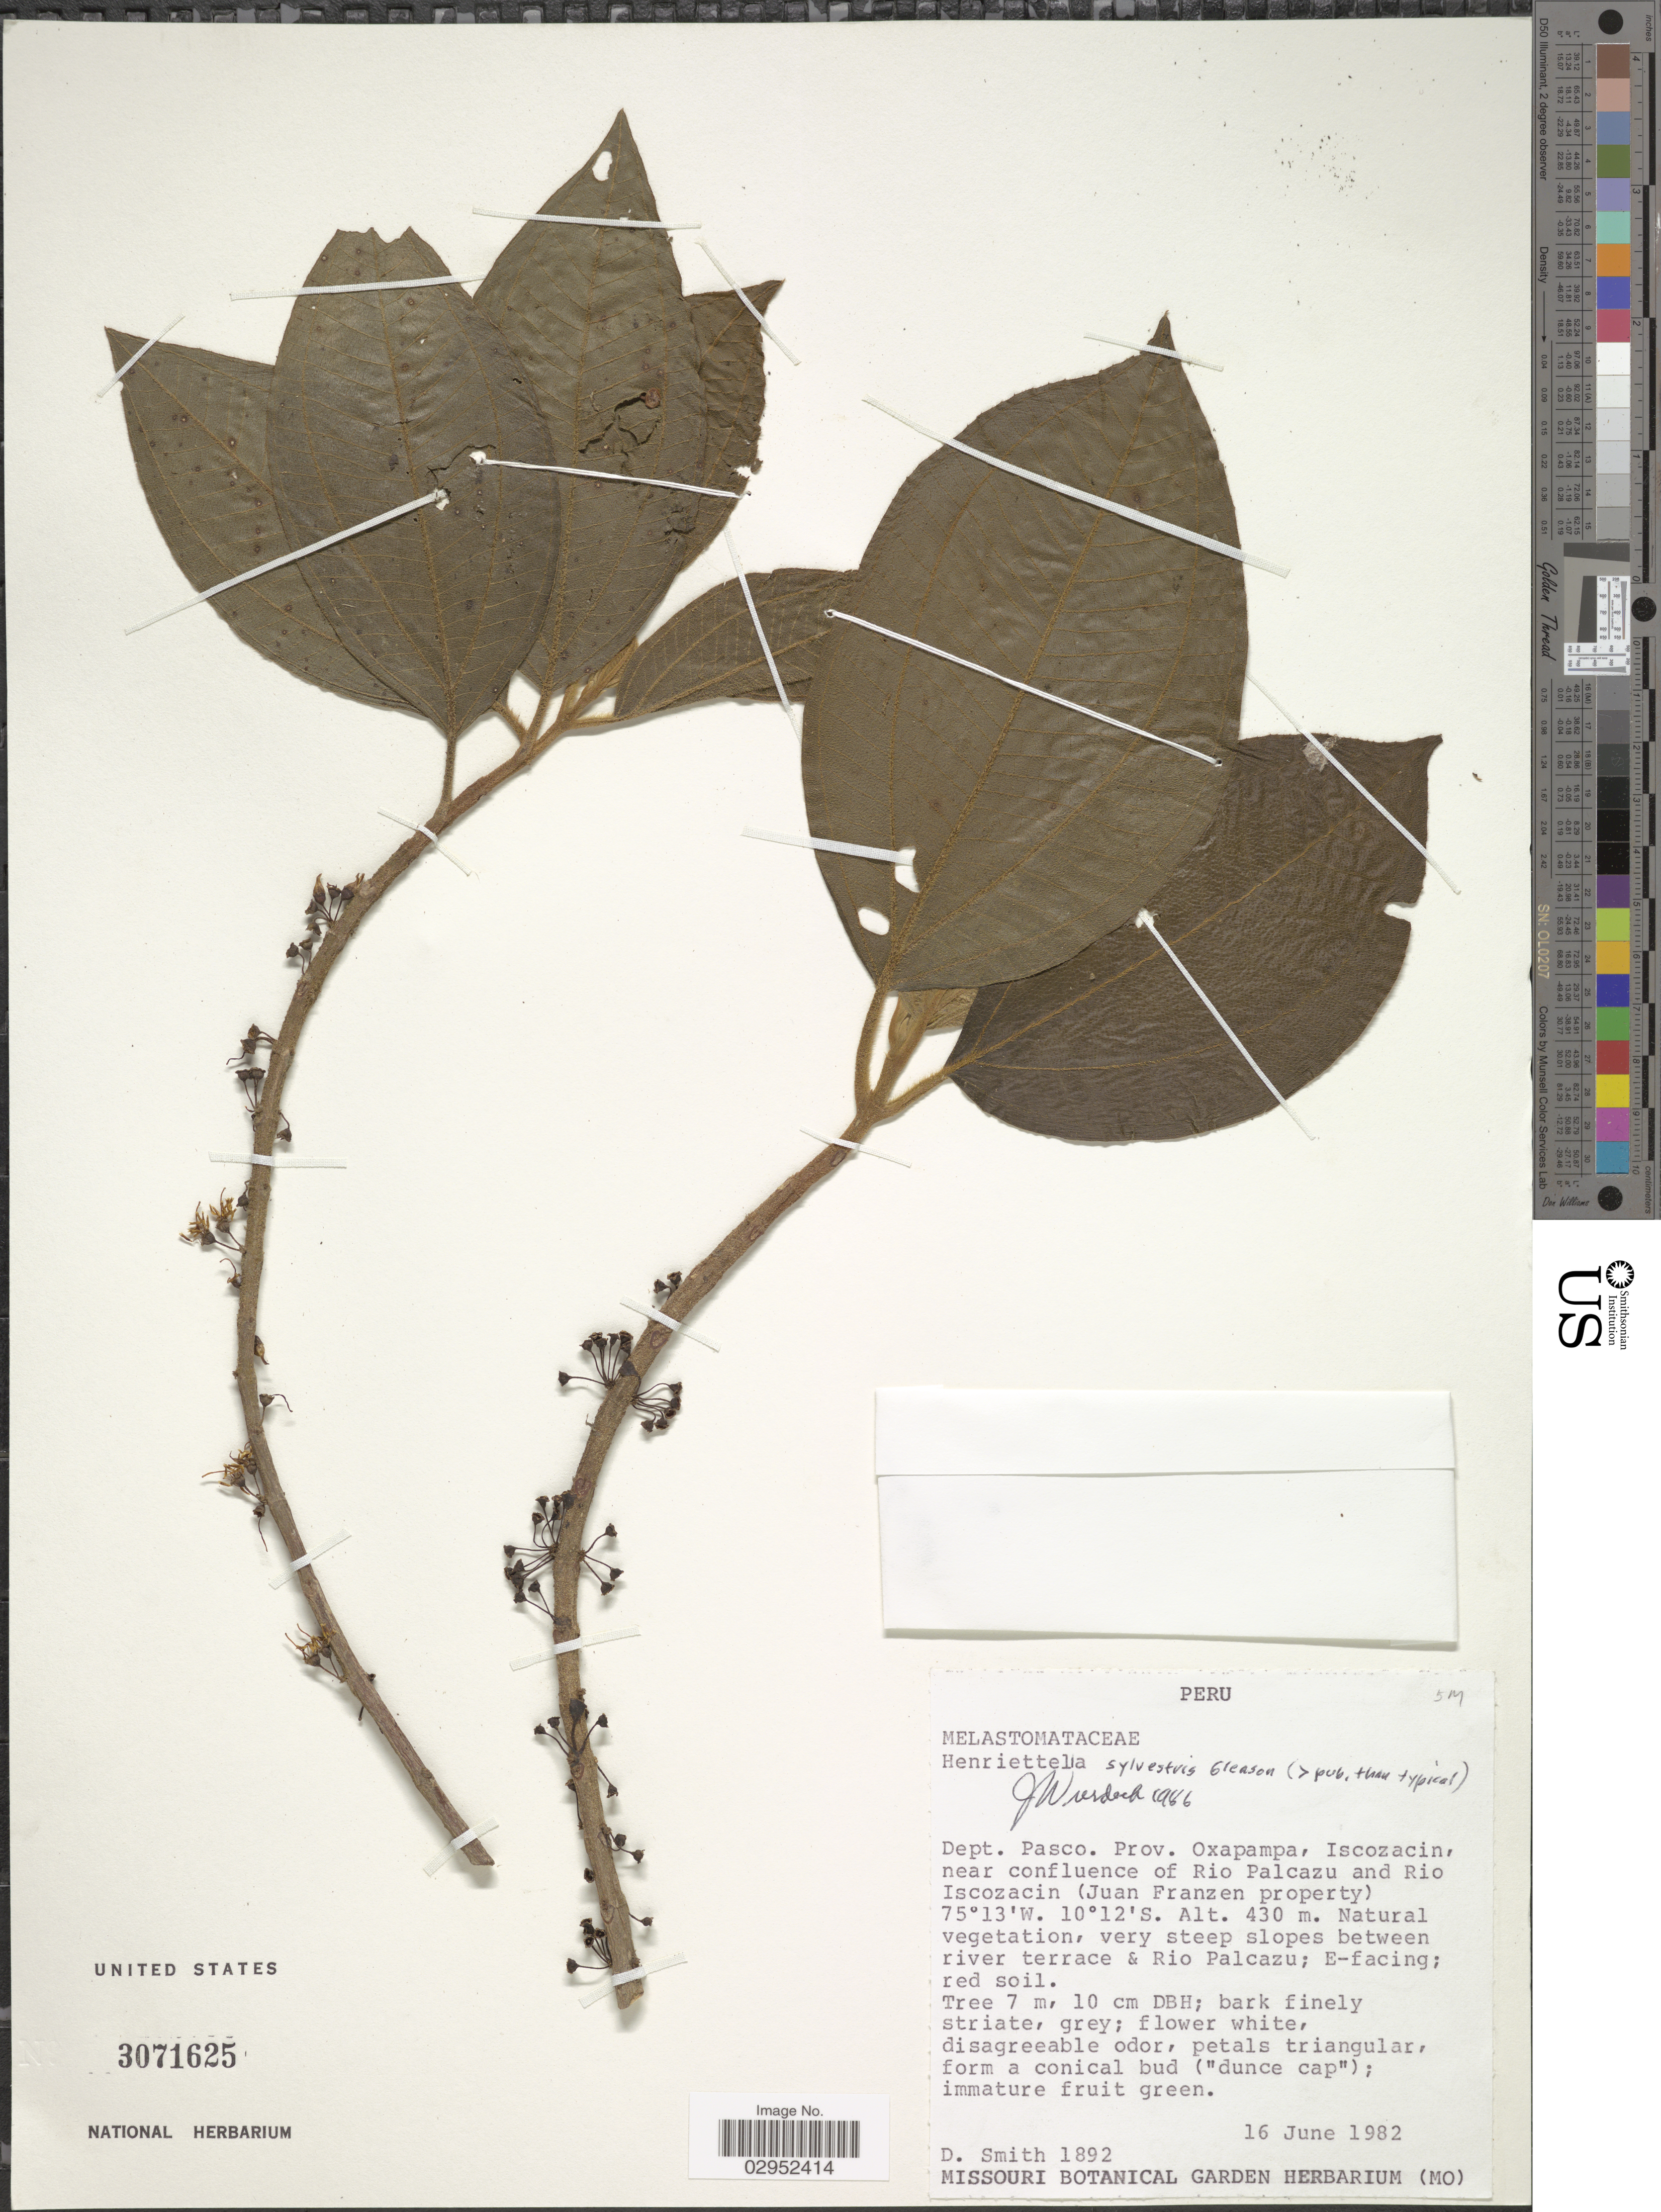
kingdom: Plantae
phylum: Tracheophyta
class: Magnoliopsida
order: Myrtales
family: Melastomataceae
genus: Henriettea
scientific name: Henriettea fascicularis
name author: (Sw.) M. Gómez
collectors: D. Smith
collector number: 1892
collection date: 1982-06-16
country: Peru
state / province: Pasco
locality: Dept. Pasco. Prov. Oxapampa, Iscozacin, near confluence of Rio Palcazu and Rio Iscozacin (Juan Franzen property). Natural vegetation, very steep slopes between river terrace & Rio Palcazu; E-facing.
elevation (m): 430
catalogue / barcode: US 3071625